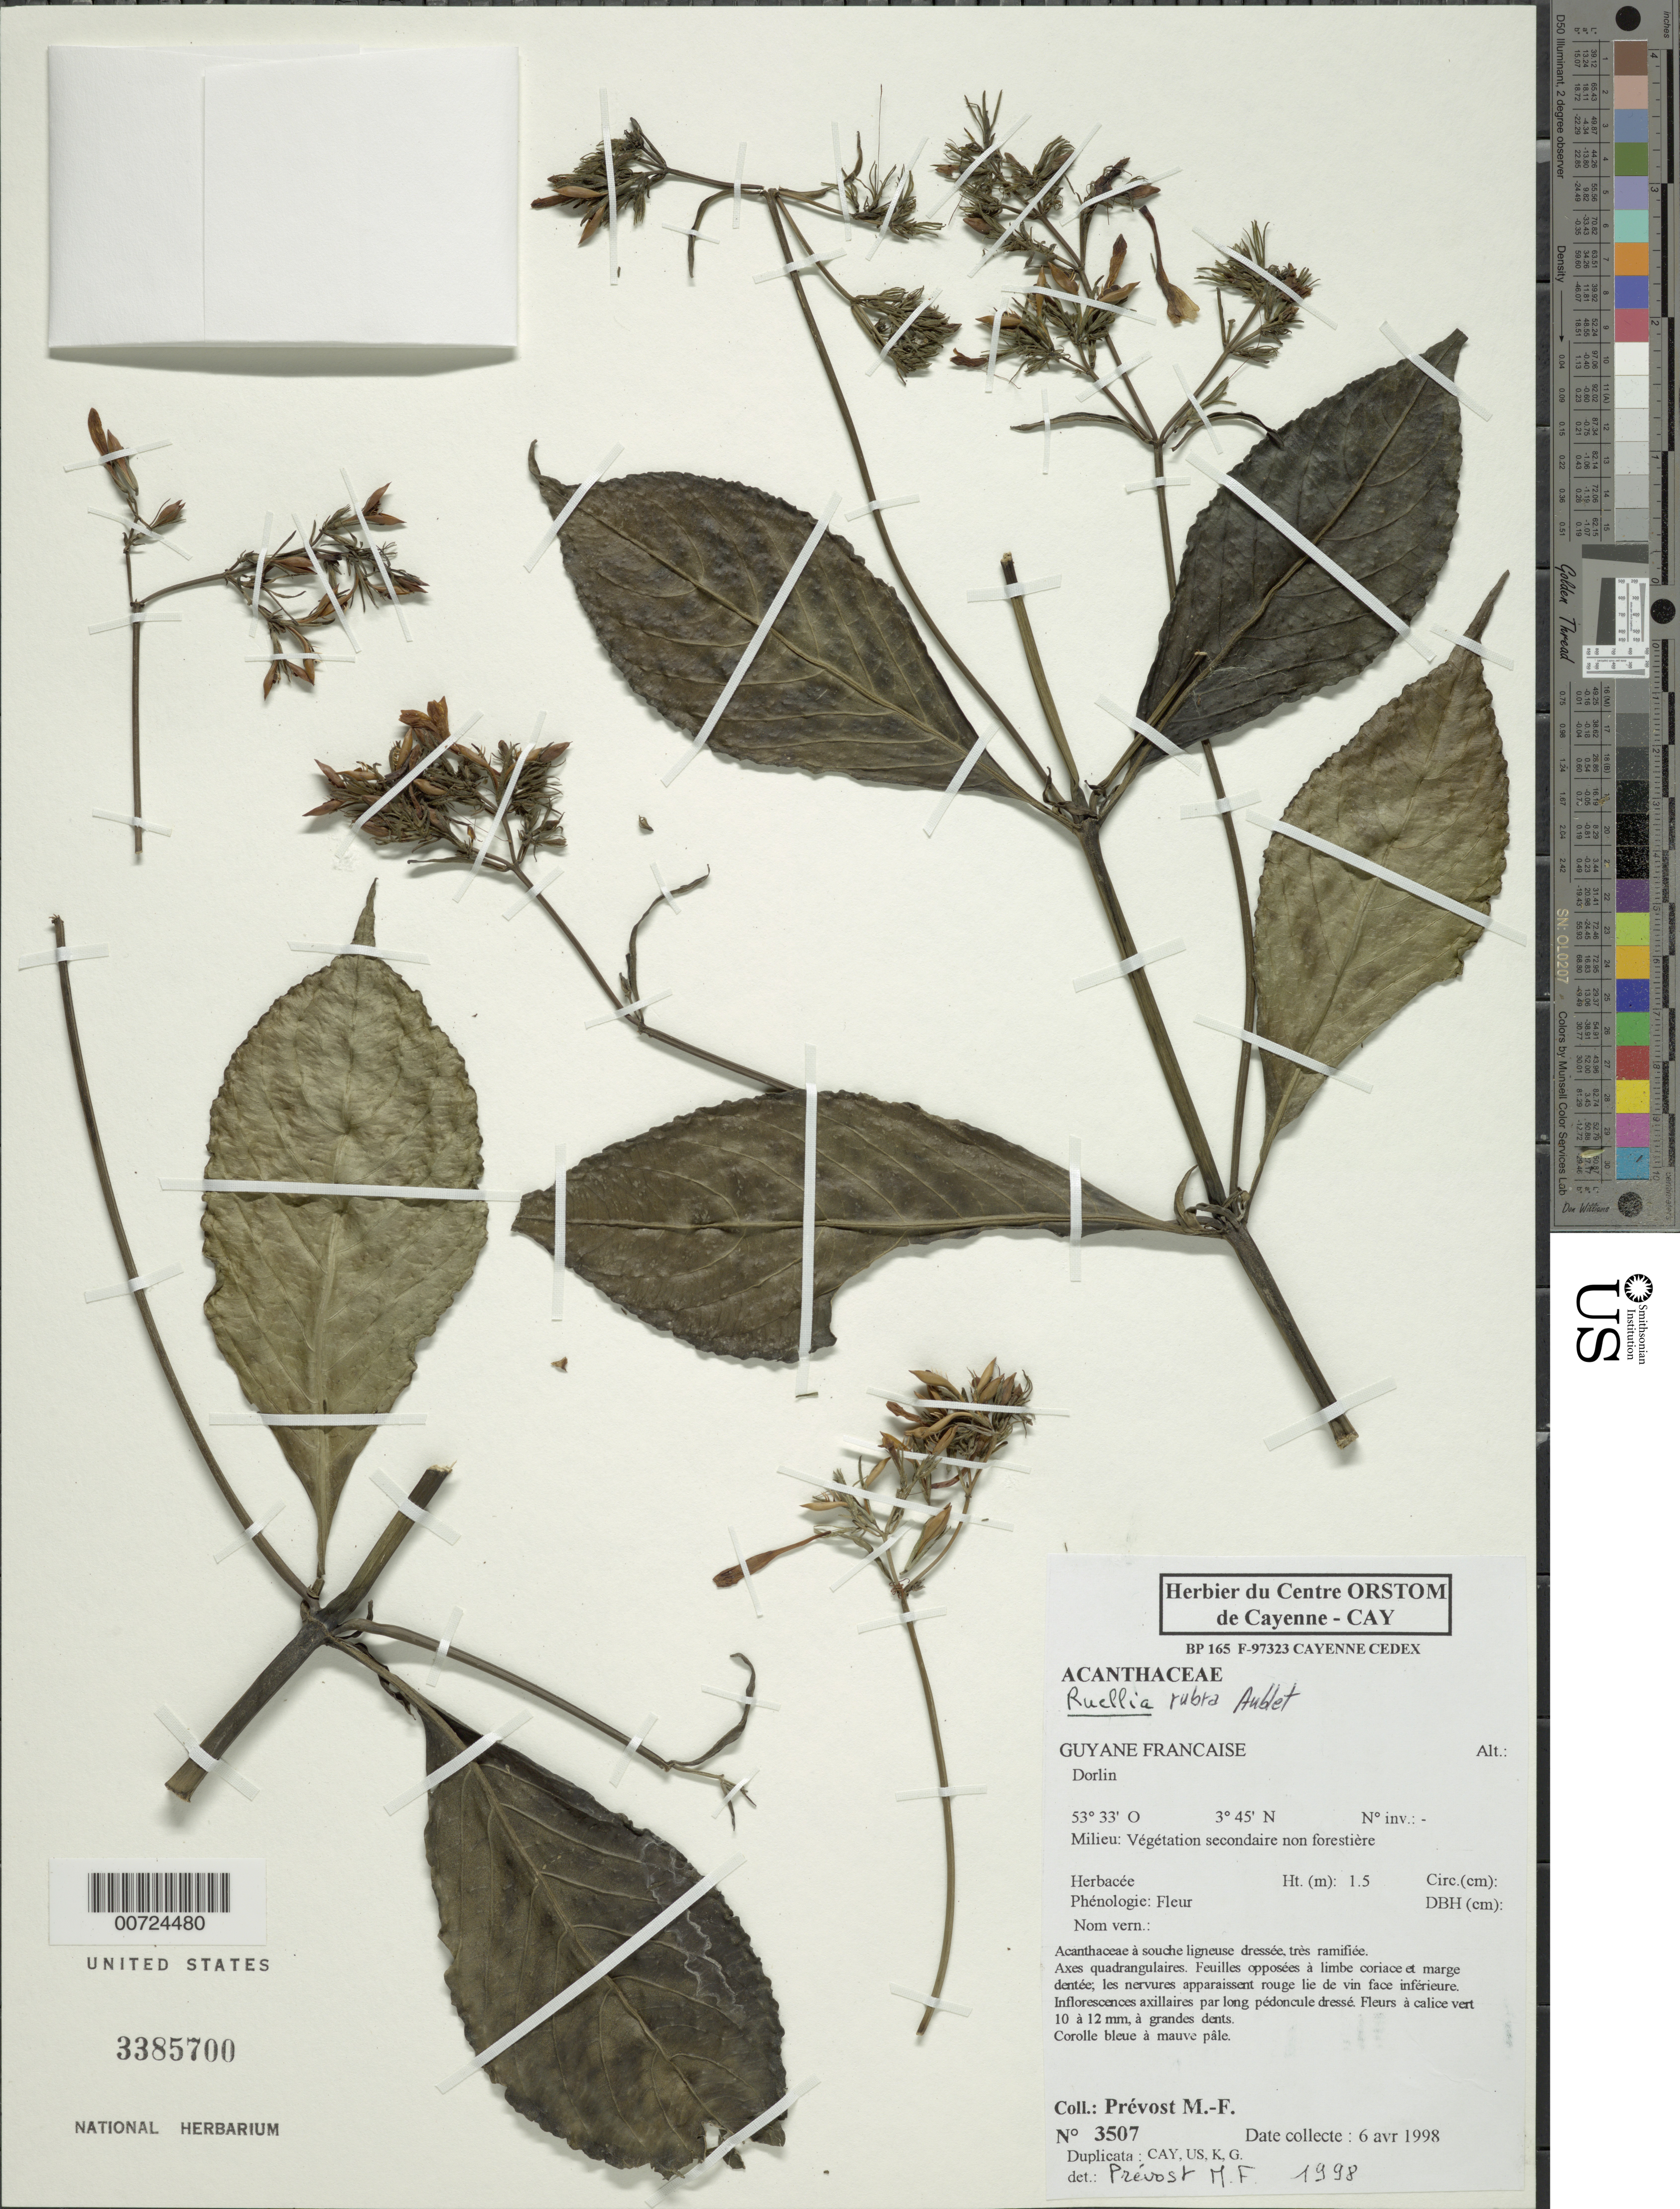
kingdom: Plantae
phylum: Tracheophyta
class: Magnoliopsida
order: Lamiales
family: Acanthaceae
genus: Ruellia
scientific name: Ruellia rubra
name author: Aubl.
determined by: Prévost, M.-F.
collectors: M.-F. Prévost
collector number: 3507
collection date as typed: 6-Apr-98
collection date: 1998-04-06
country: French Guiana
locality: Dorlin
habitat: Secondary vegetation, non-forest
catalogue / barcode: US 3385700